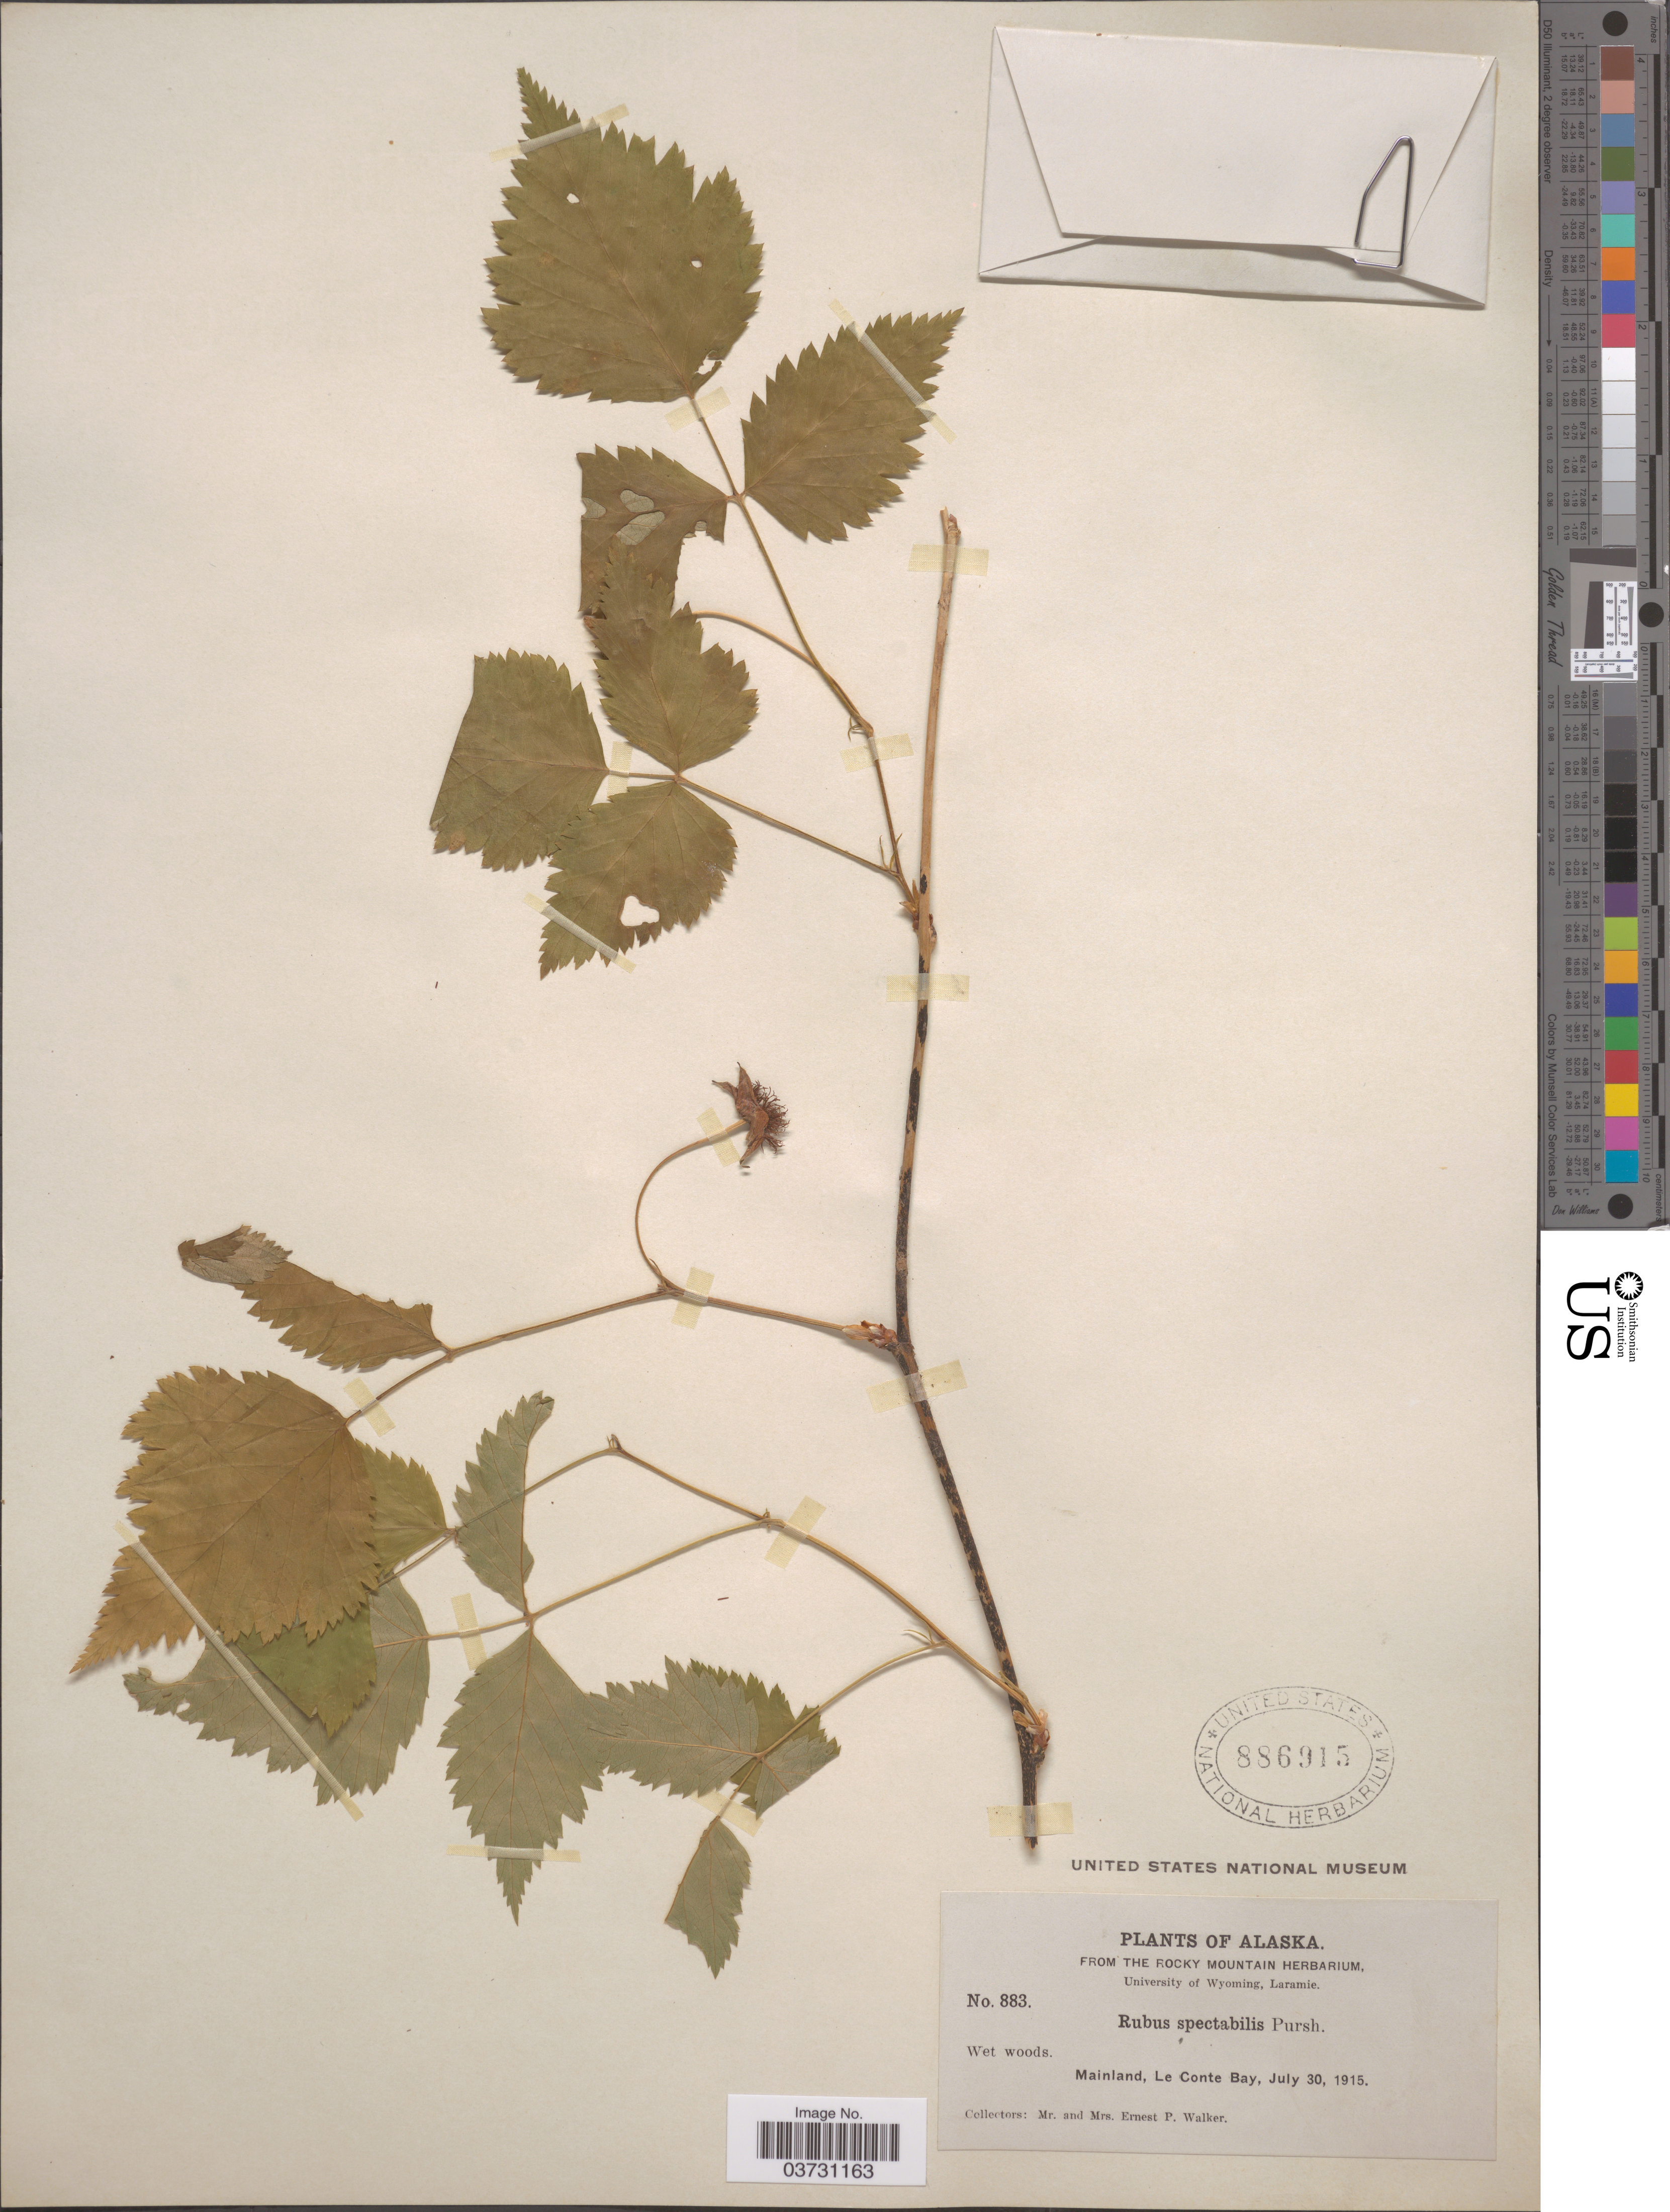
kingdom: Plantae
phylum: Tracheophyta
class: Magnoliopsida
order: Rosales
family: Rosaceae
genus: Rubus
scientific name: Rubus spectabilis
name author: Pursh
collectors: E. P. Walker & E. Walker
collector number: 883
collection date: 1915-07-30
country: United States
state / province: Alaska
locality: Mainland, Le Conte Bay.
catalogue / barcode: US 886915